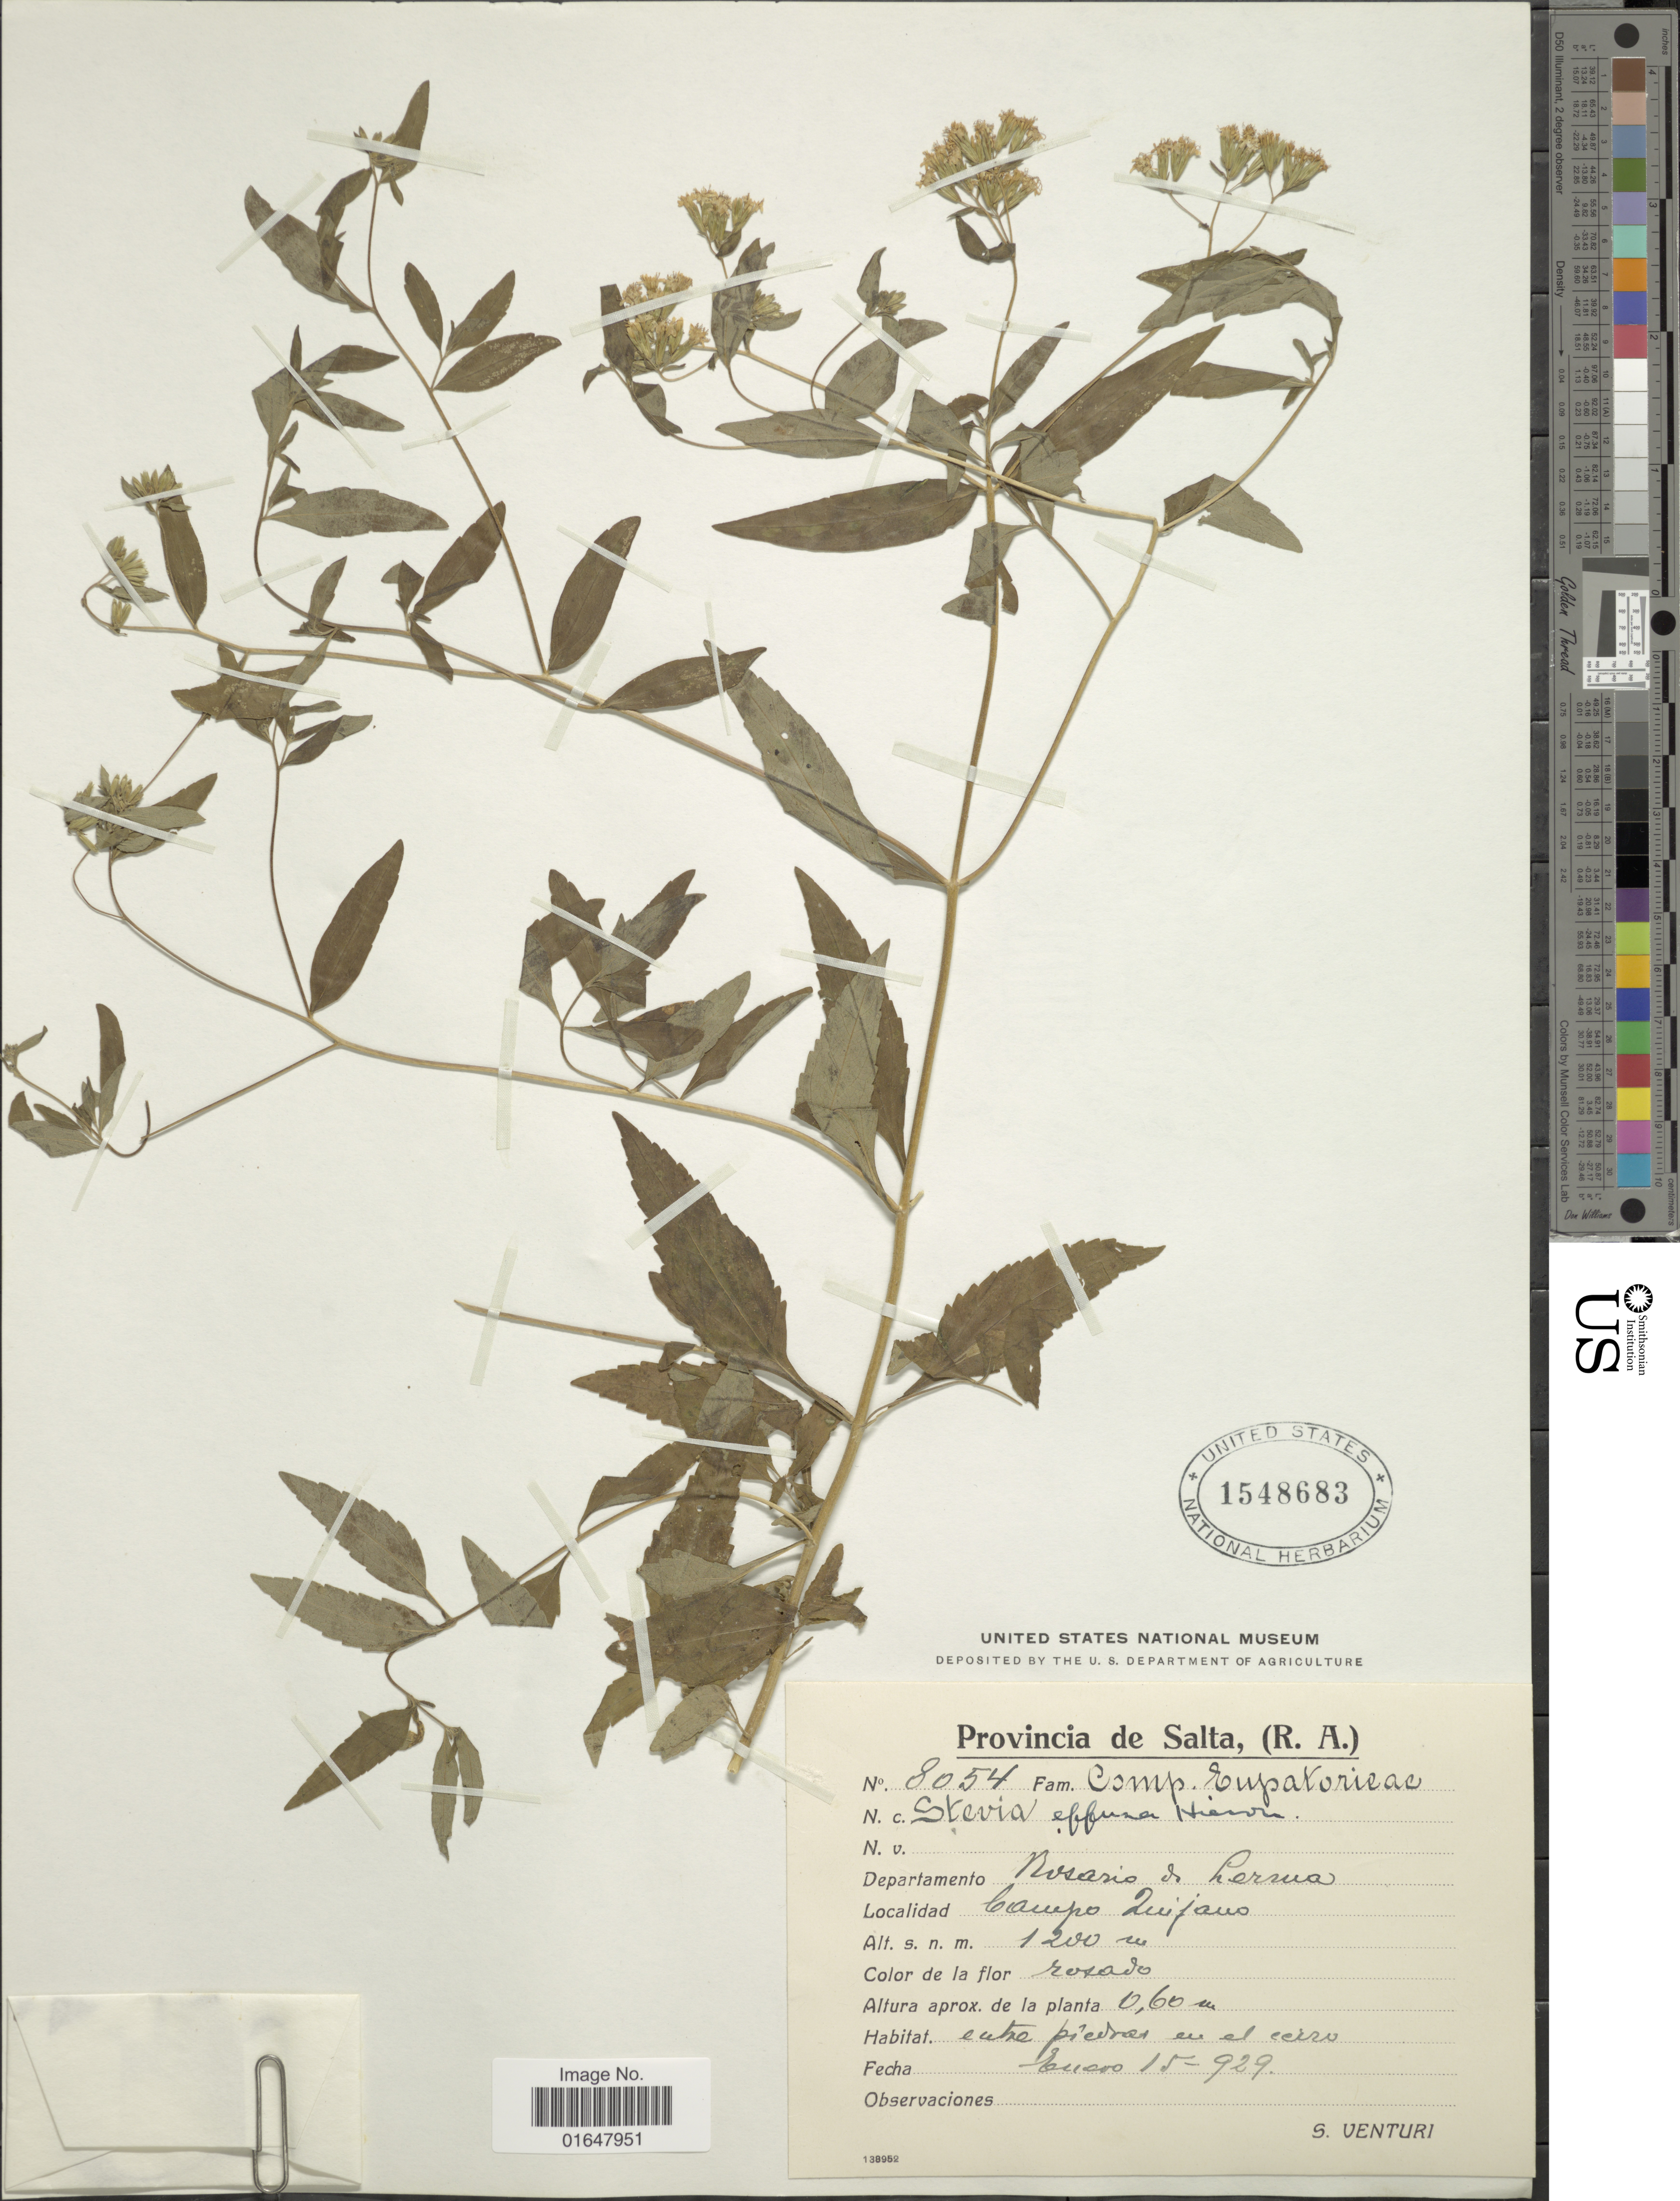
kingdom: Plantae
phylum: Tracheophyta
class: Magnoliopsida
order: Asterales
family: Asteraceae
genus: Stevia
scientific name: Stevia effusa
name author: Hieron.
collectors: S. Venturi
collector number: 8054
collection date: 1929-01-15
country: Argentina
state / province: Salta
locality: Departamento Rosario & Lerna, Campo Zuijano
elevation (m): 1200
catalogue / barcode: US 1548683